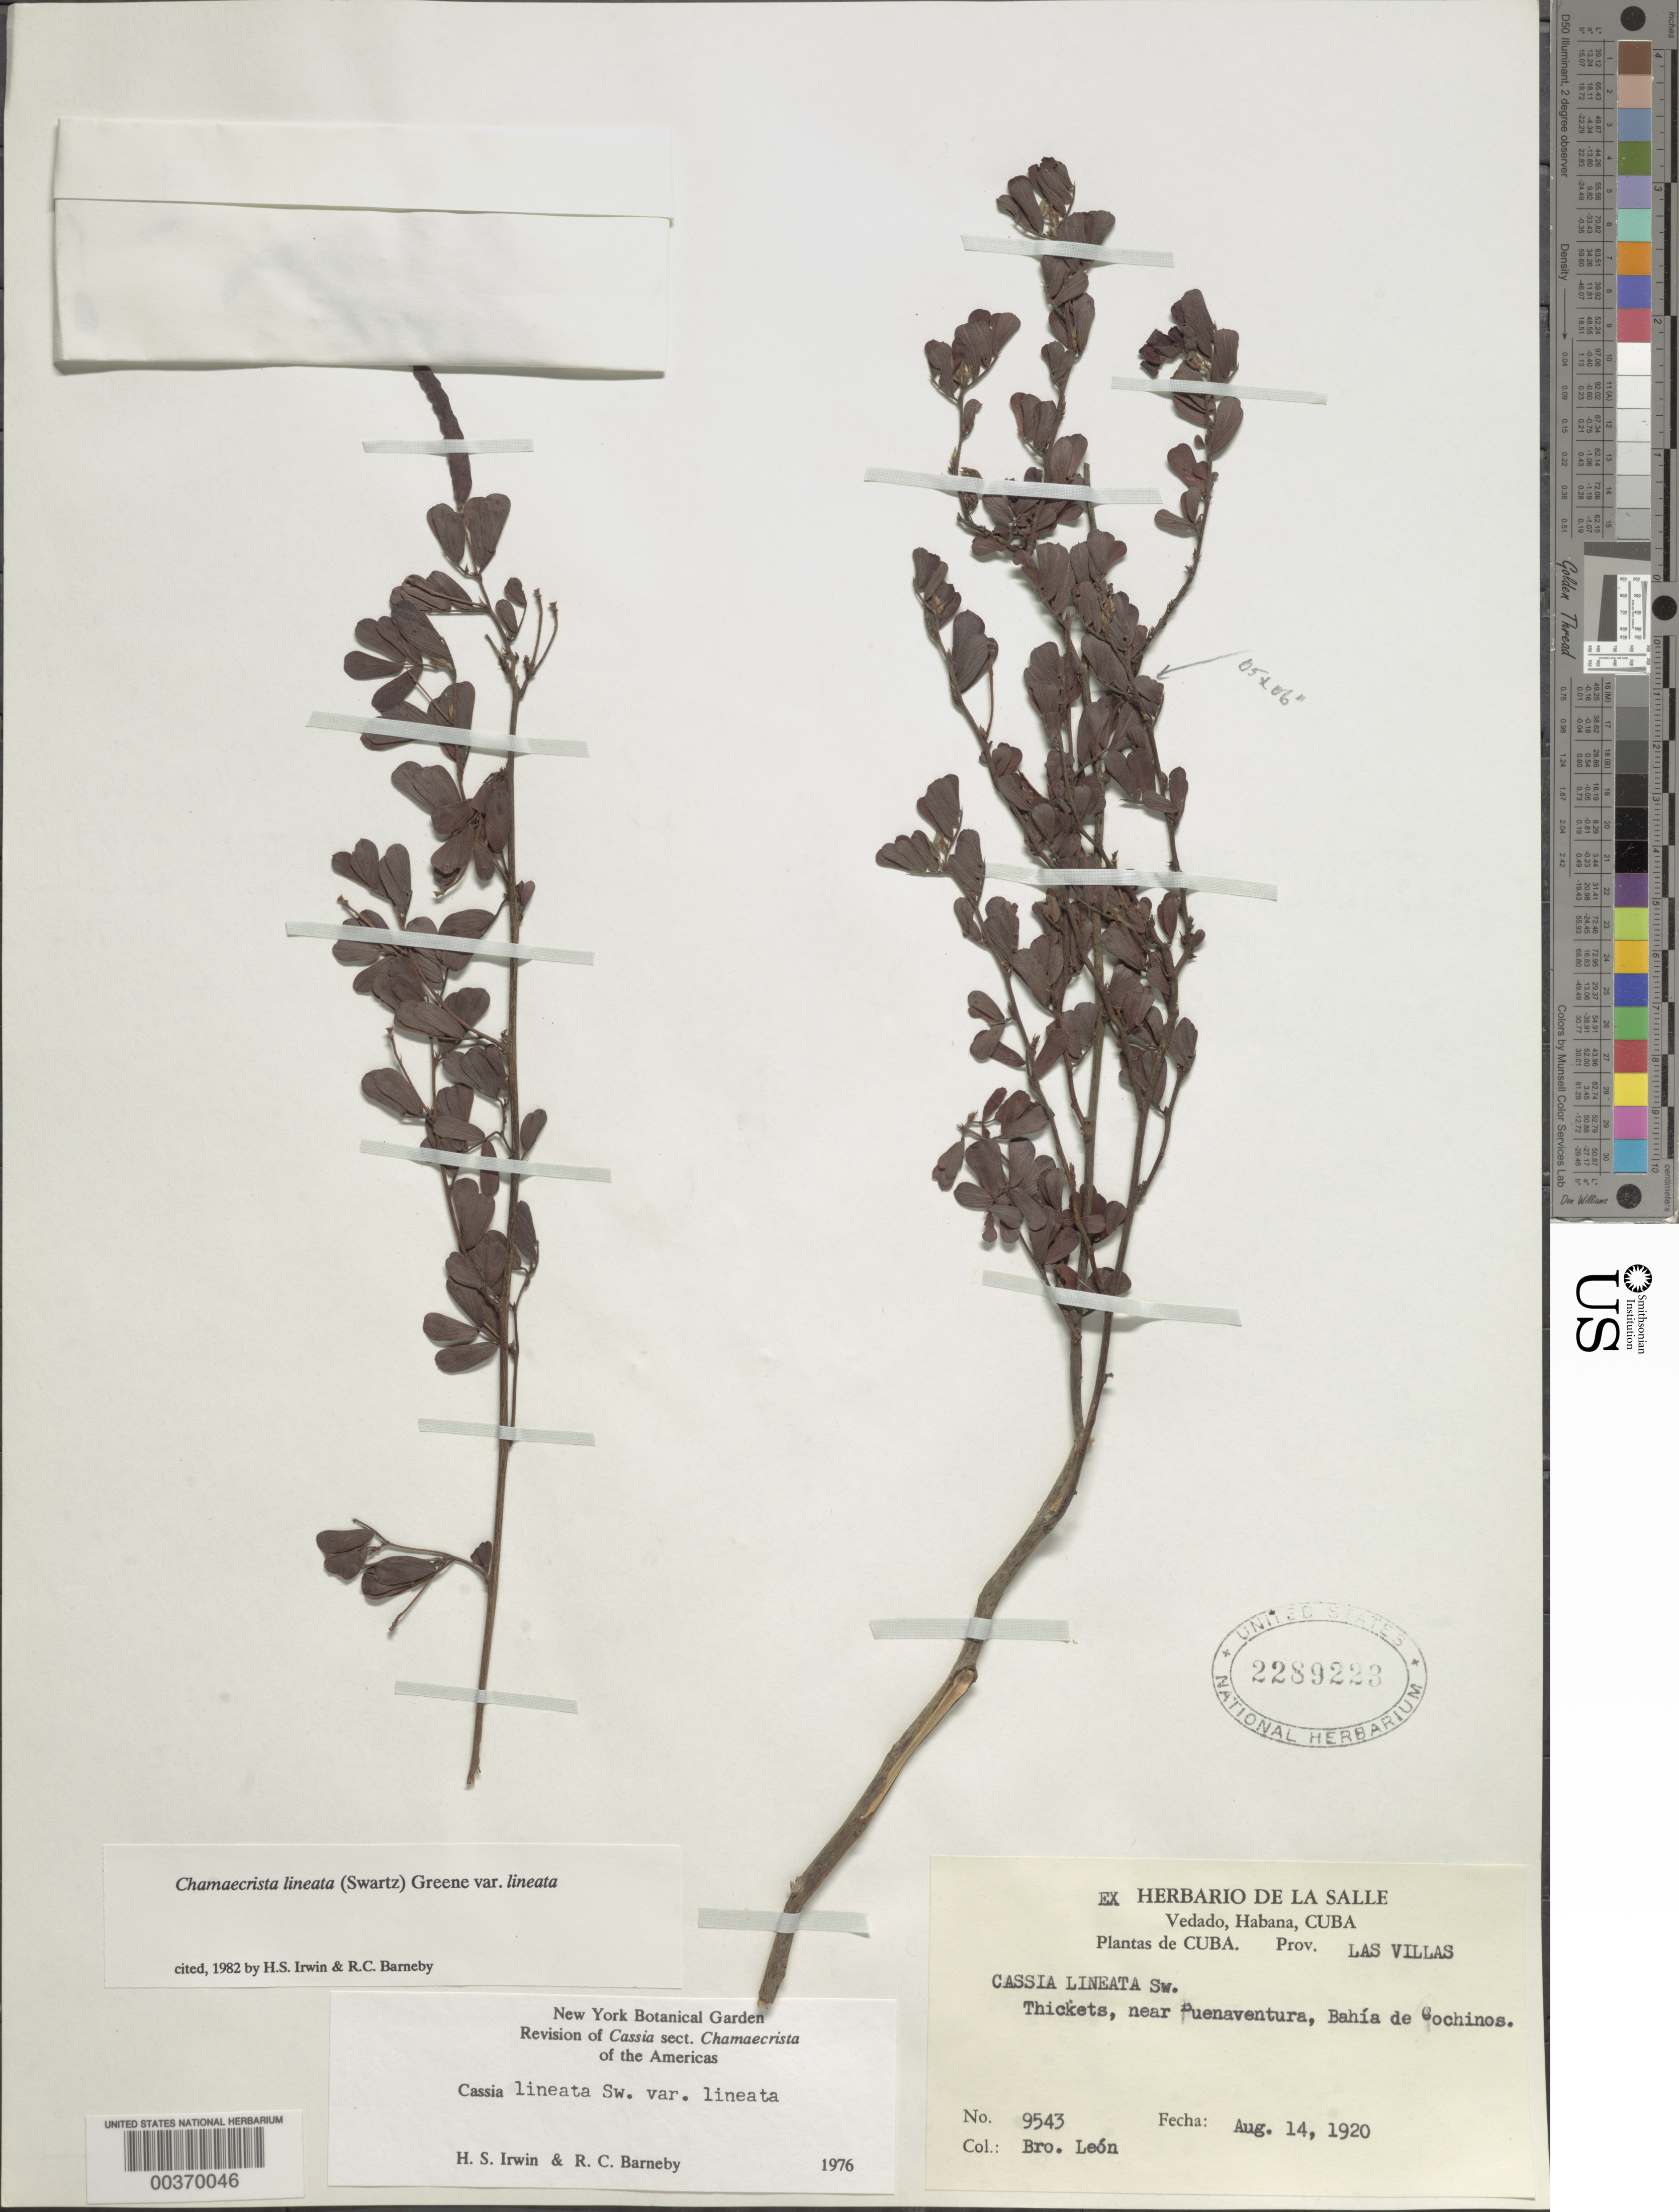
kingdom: Plantae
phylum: Tracheophyta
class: Magnoliopsida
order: Fabales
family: Fabaceae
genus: Chamaecrista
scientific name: Chamaecrista lineata var. lineata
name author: (Sw.) Greene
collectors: Bro. León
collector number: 9543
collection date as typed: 14 Aug 1920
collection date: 1920-08-14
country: Cuba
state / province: Las Villas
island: Greater Antilles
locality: Near buenaventura, bahia de cochinos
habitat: Thickets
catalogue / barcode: US 2289223